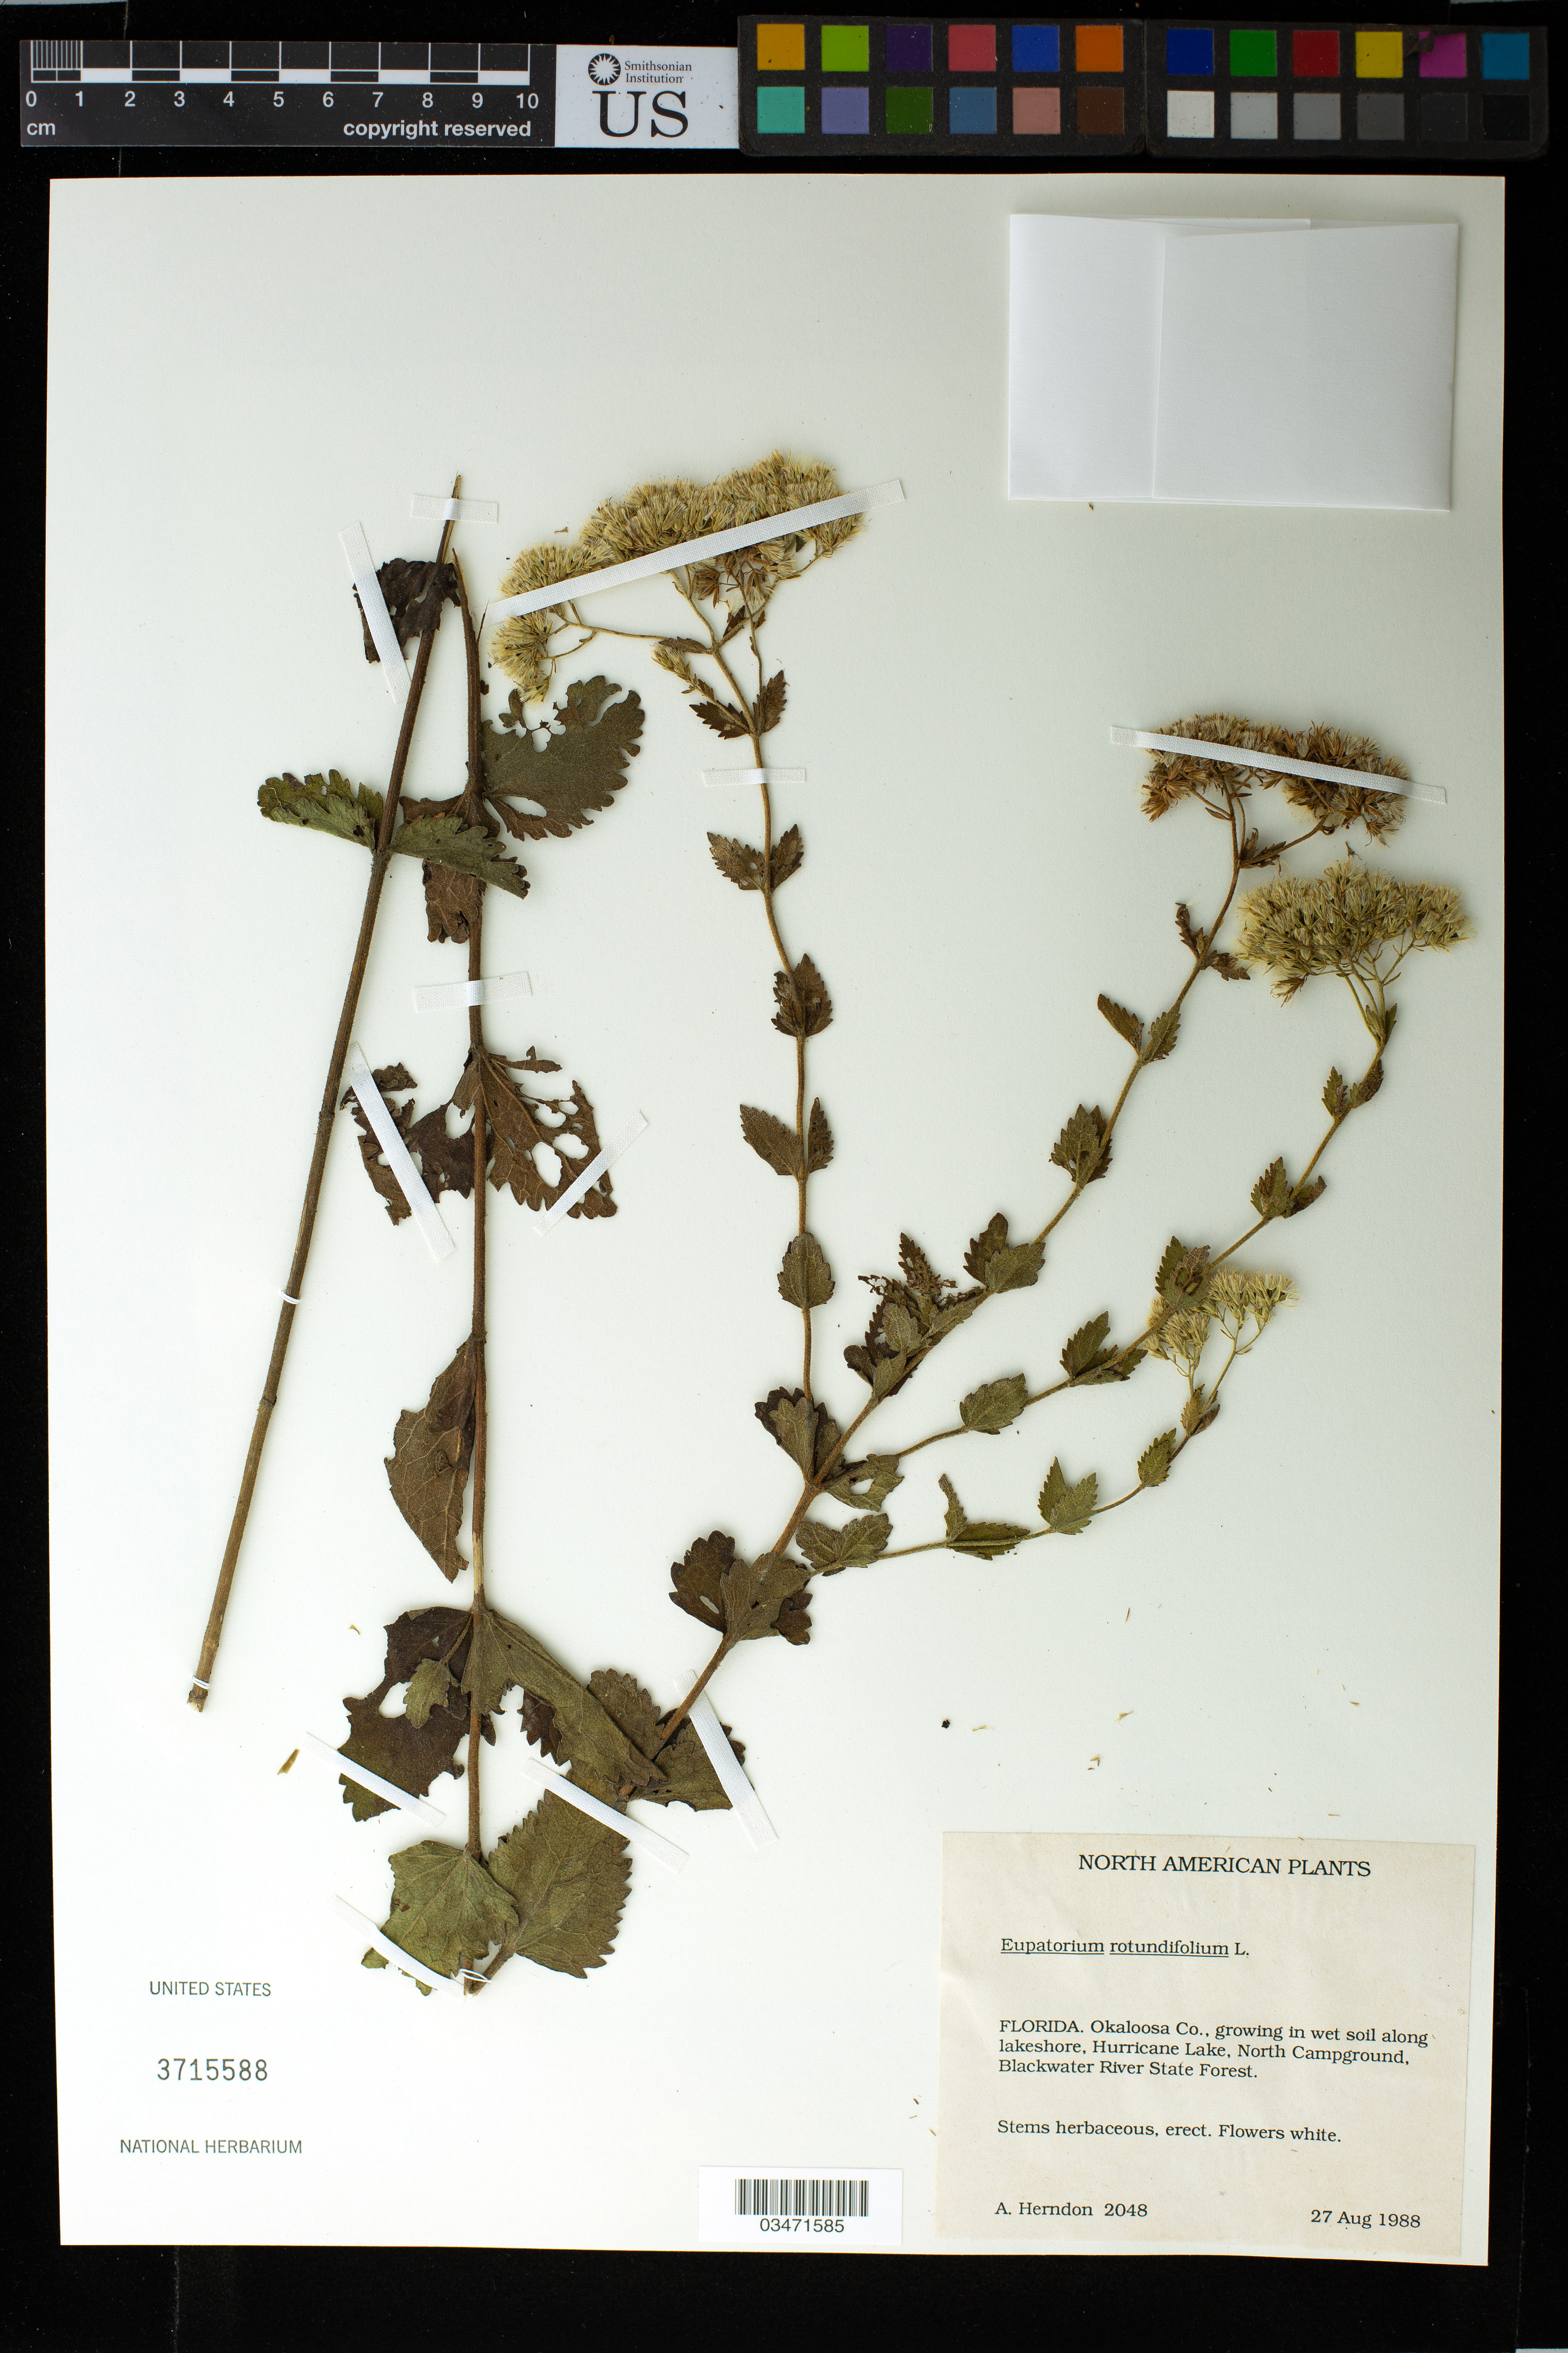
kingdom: Plantae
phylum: Tracheophyta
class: Magnoliopsida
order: Asterales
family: Asteraceae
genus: Eupatorium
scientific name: Eupatorium rotundifolium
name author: L.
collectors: A. Herndon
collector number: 2048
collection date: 1988-08-27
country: United States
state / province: Florida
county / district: Okaloosa County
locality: Blackwater River State Forest. Hurricane Lake, North campground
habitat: Growing in wet soil along lakeshore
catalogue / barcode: US 3715588